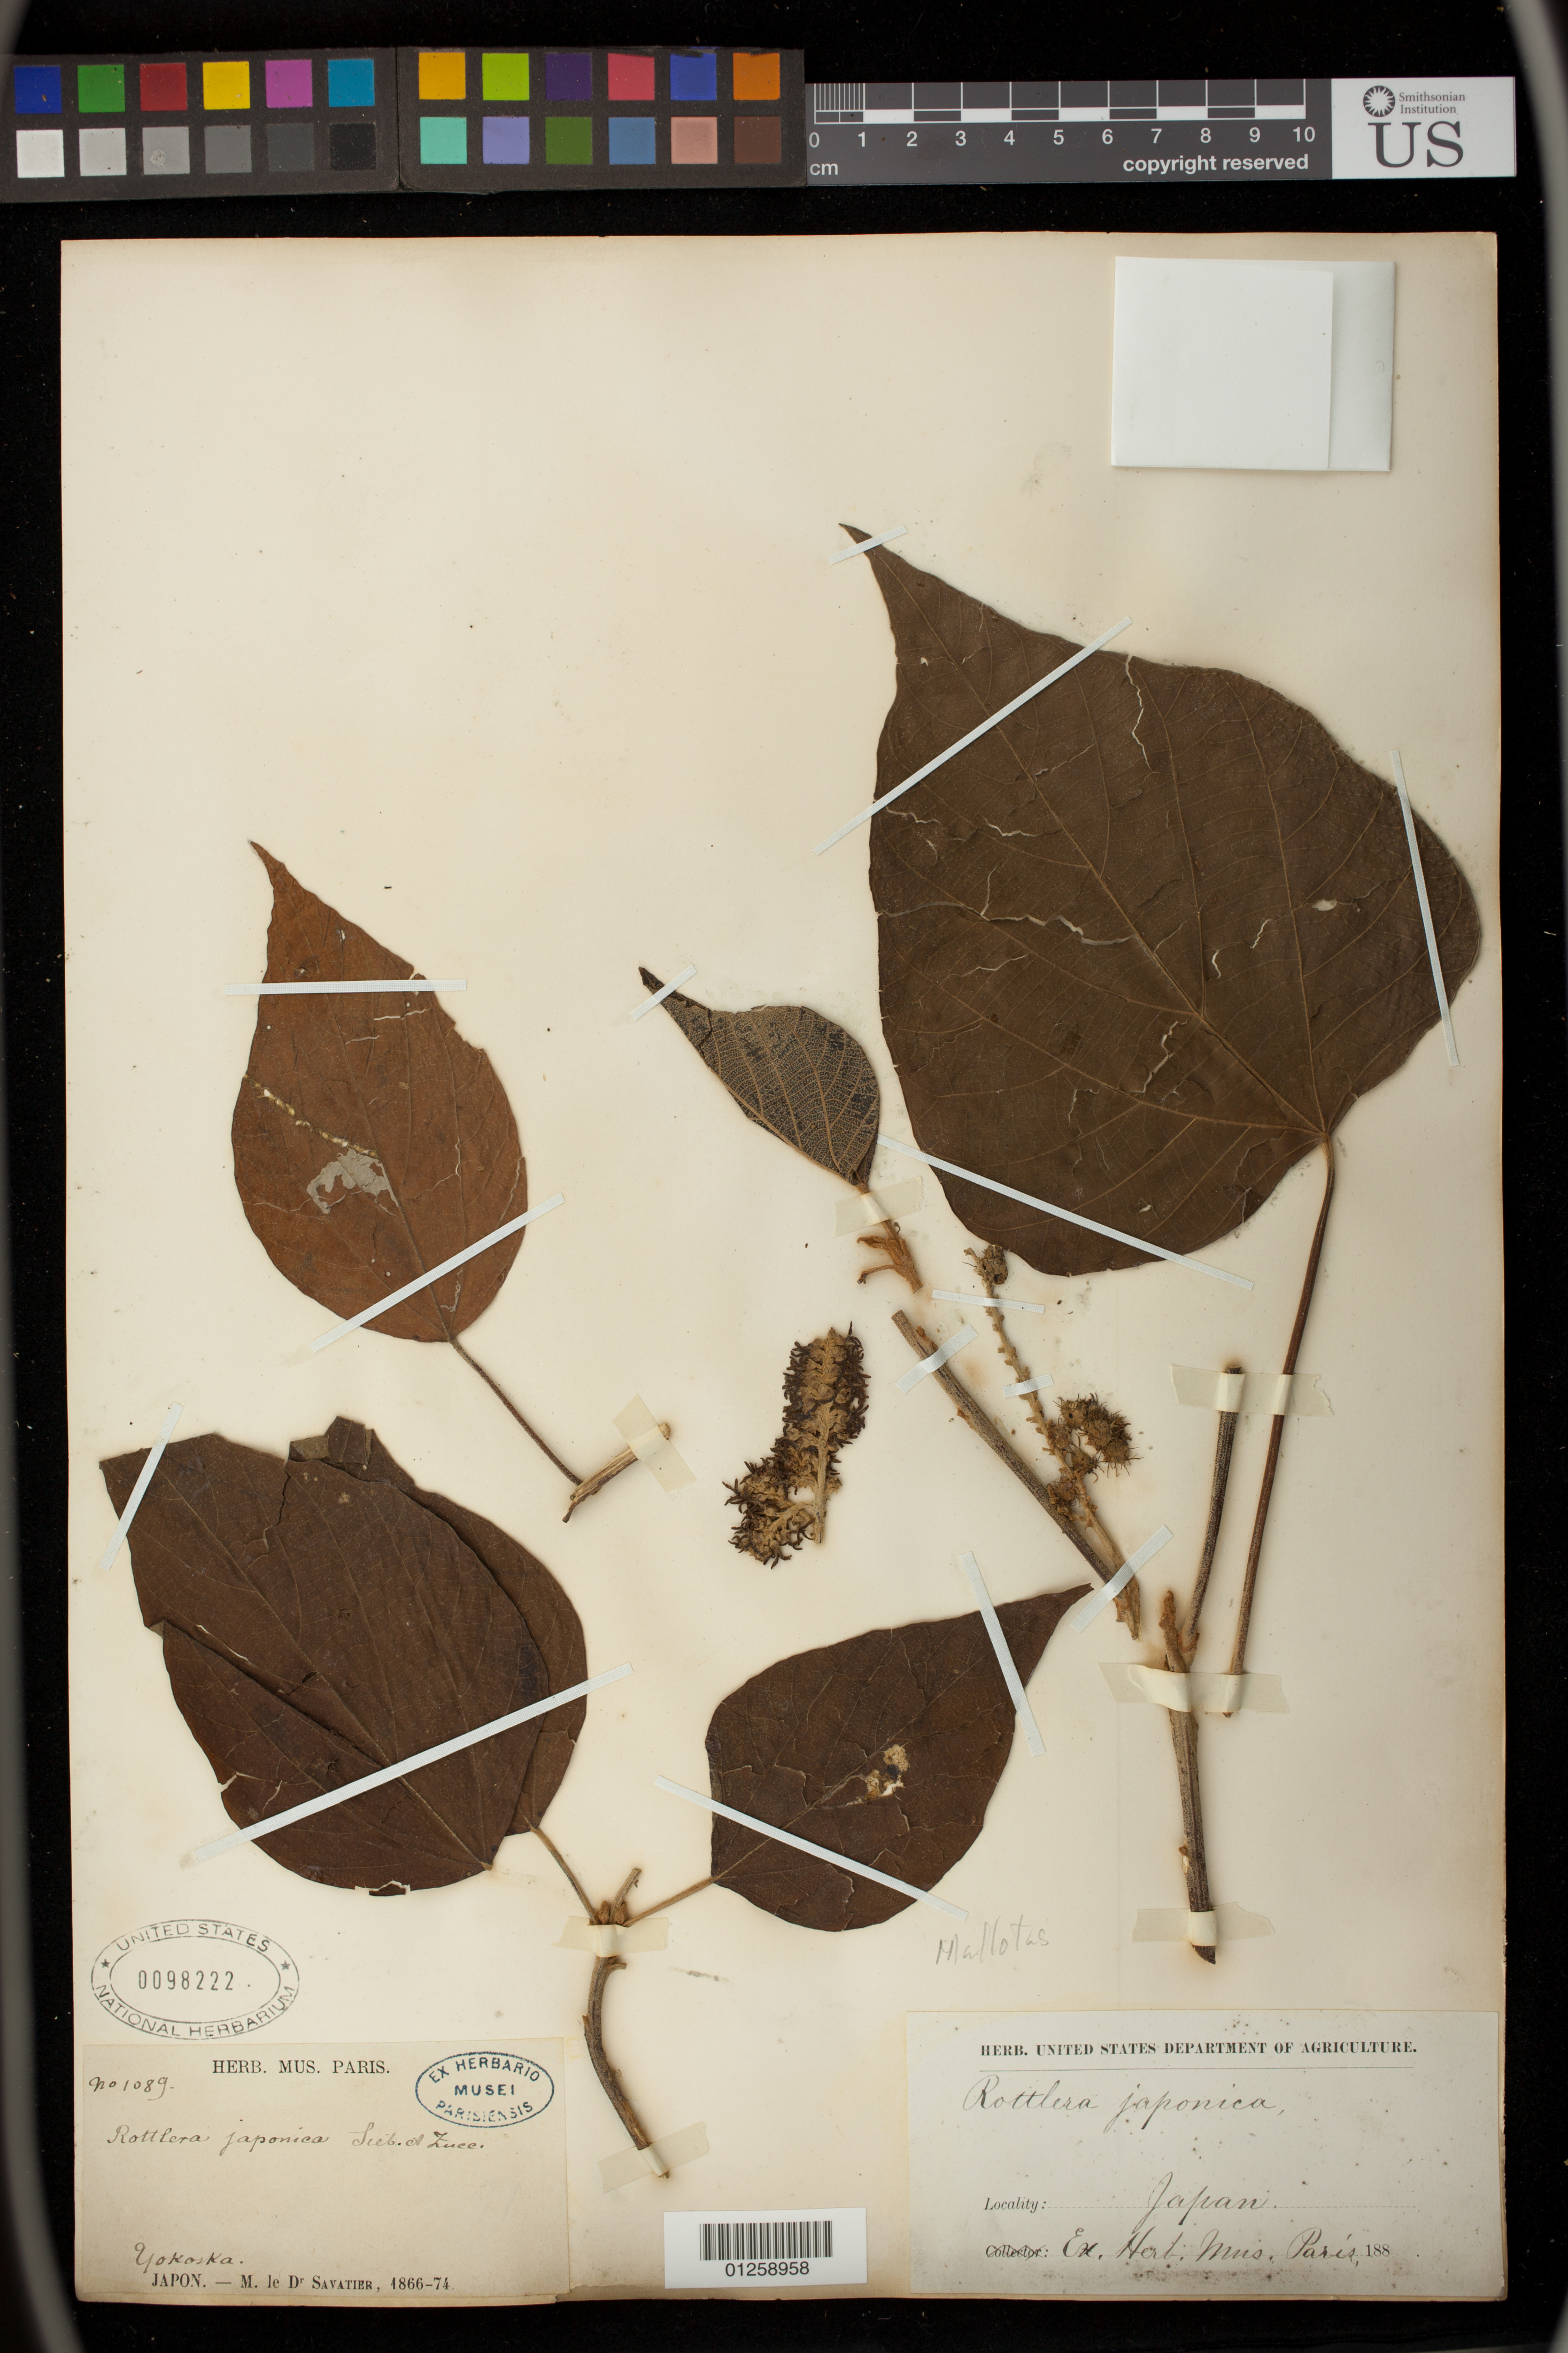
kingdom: Plantae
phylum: Tracheophyta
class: Magnoliopsida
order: Malpighiales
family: Euphorbiaceae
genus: Mallotus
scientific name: Mallotus japonicus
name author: (Spreng.) Müll. Arg.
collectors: P. Savatier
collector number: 1089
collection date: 1866/1874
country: Japan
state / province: Kanagawa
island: Honshu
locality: Yokoska (best guess Yokosuka)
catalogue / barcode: US 98222